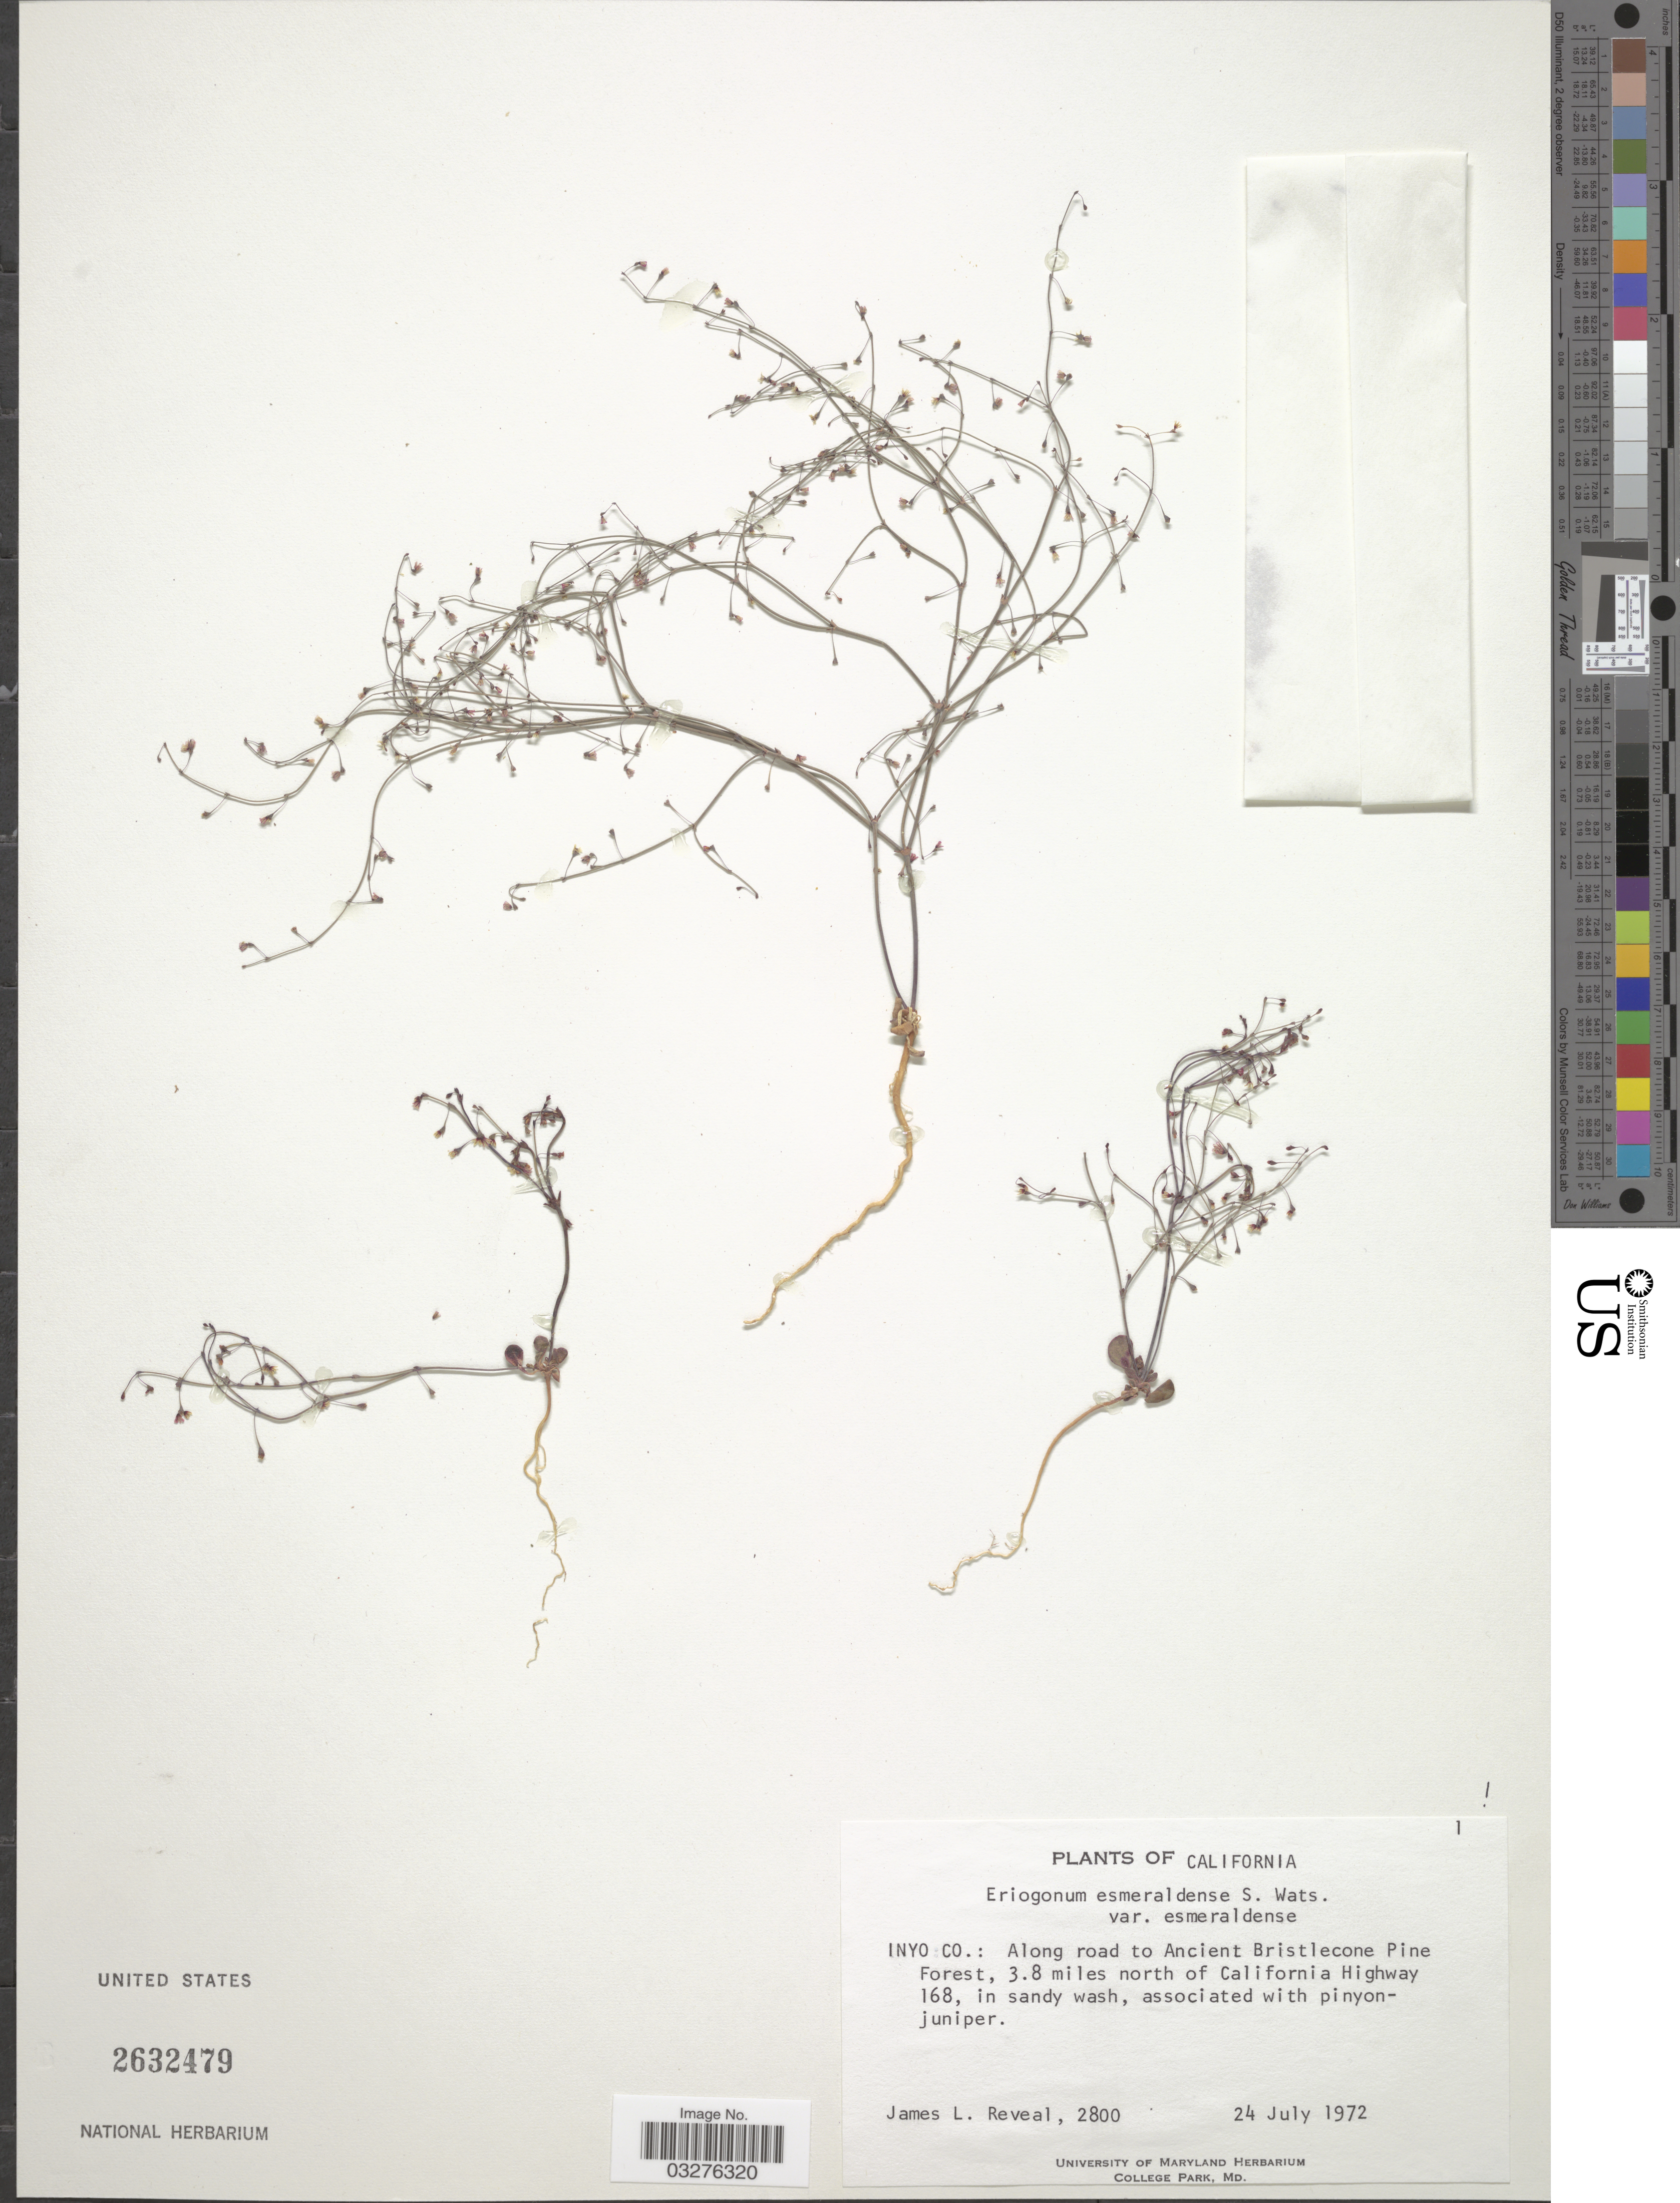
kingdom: Plantae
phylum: Tracheophyta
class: Magnoliopsida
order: Caryophyllales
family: Polygonaceae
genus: Eriogonum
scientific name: Eriogonum esmeraldense var. esmeraldense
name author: S. Watson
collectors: J. L. Reveal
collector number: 2800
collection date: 1972-07-24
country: United States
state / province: California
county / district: Inyo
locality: Inyo Co.: Along road to Ancient Bristlecone Pine Forest, 3.8 miles north of California Highway 168.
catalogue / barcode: US 2632479